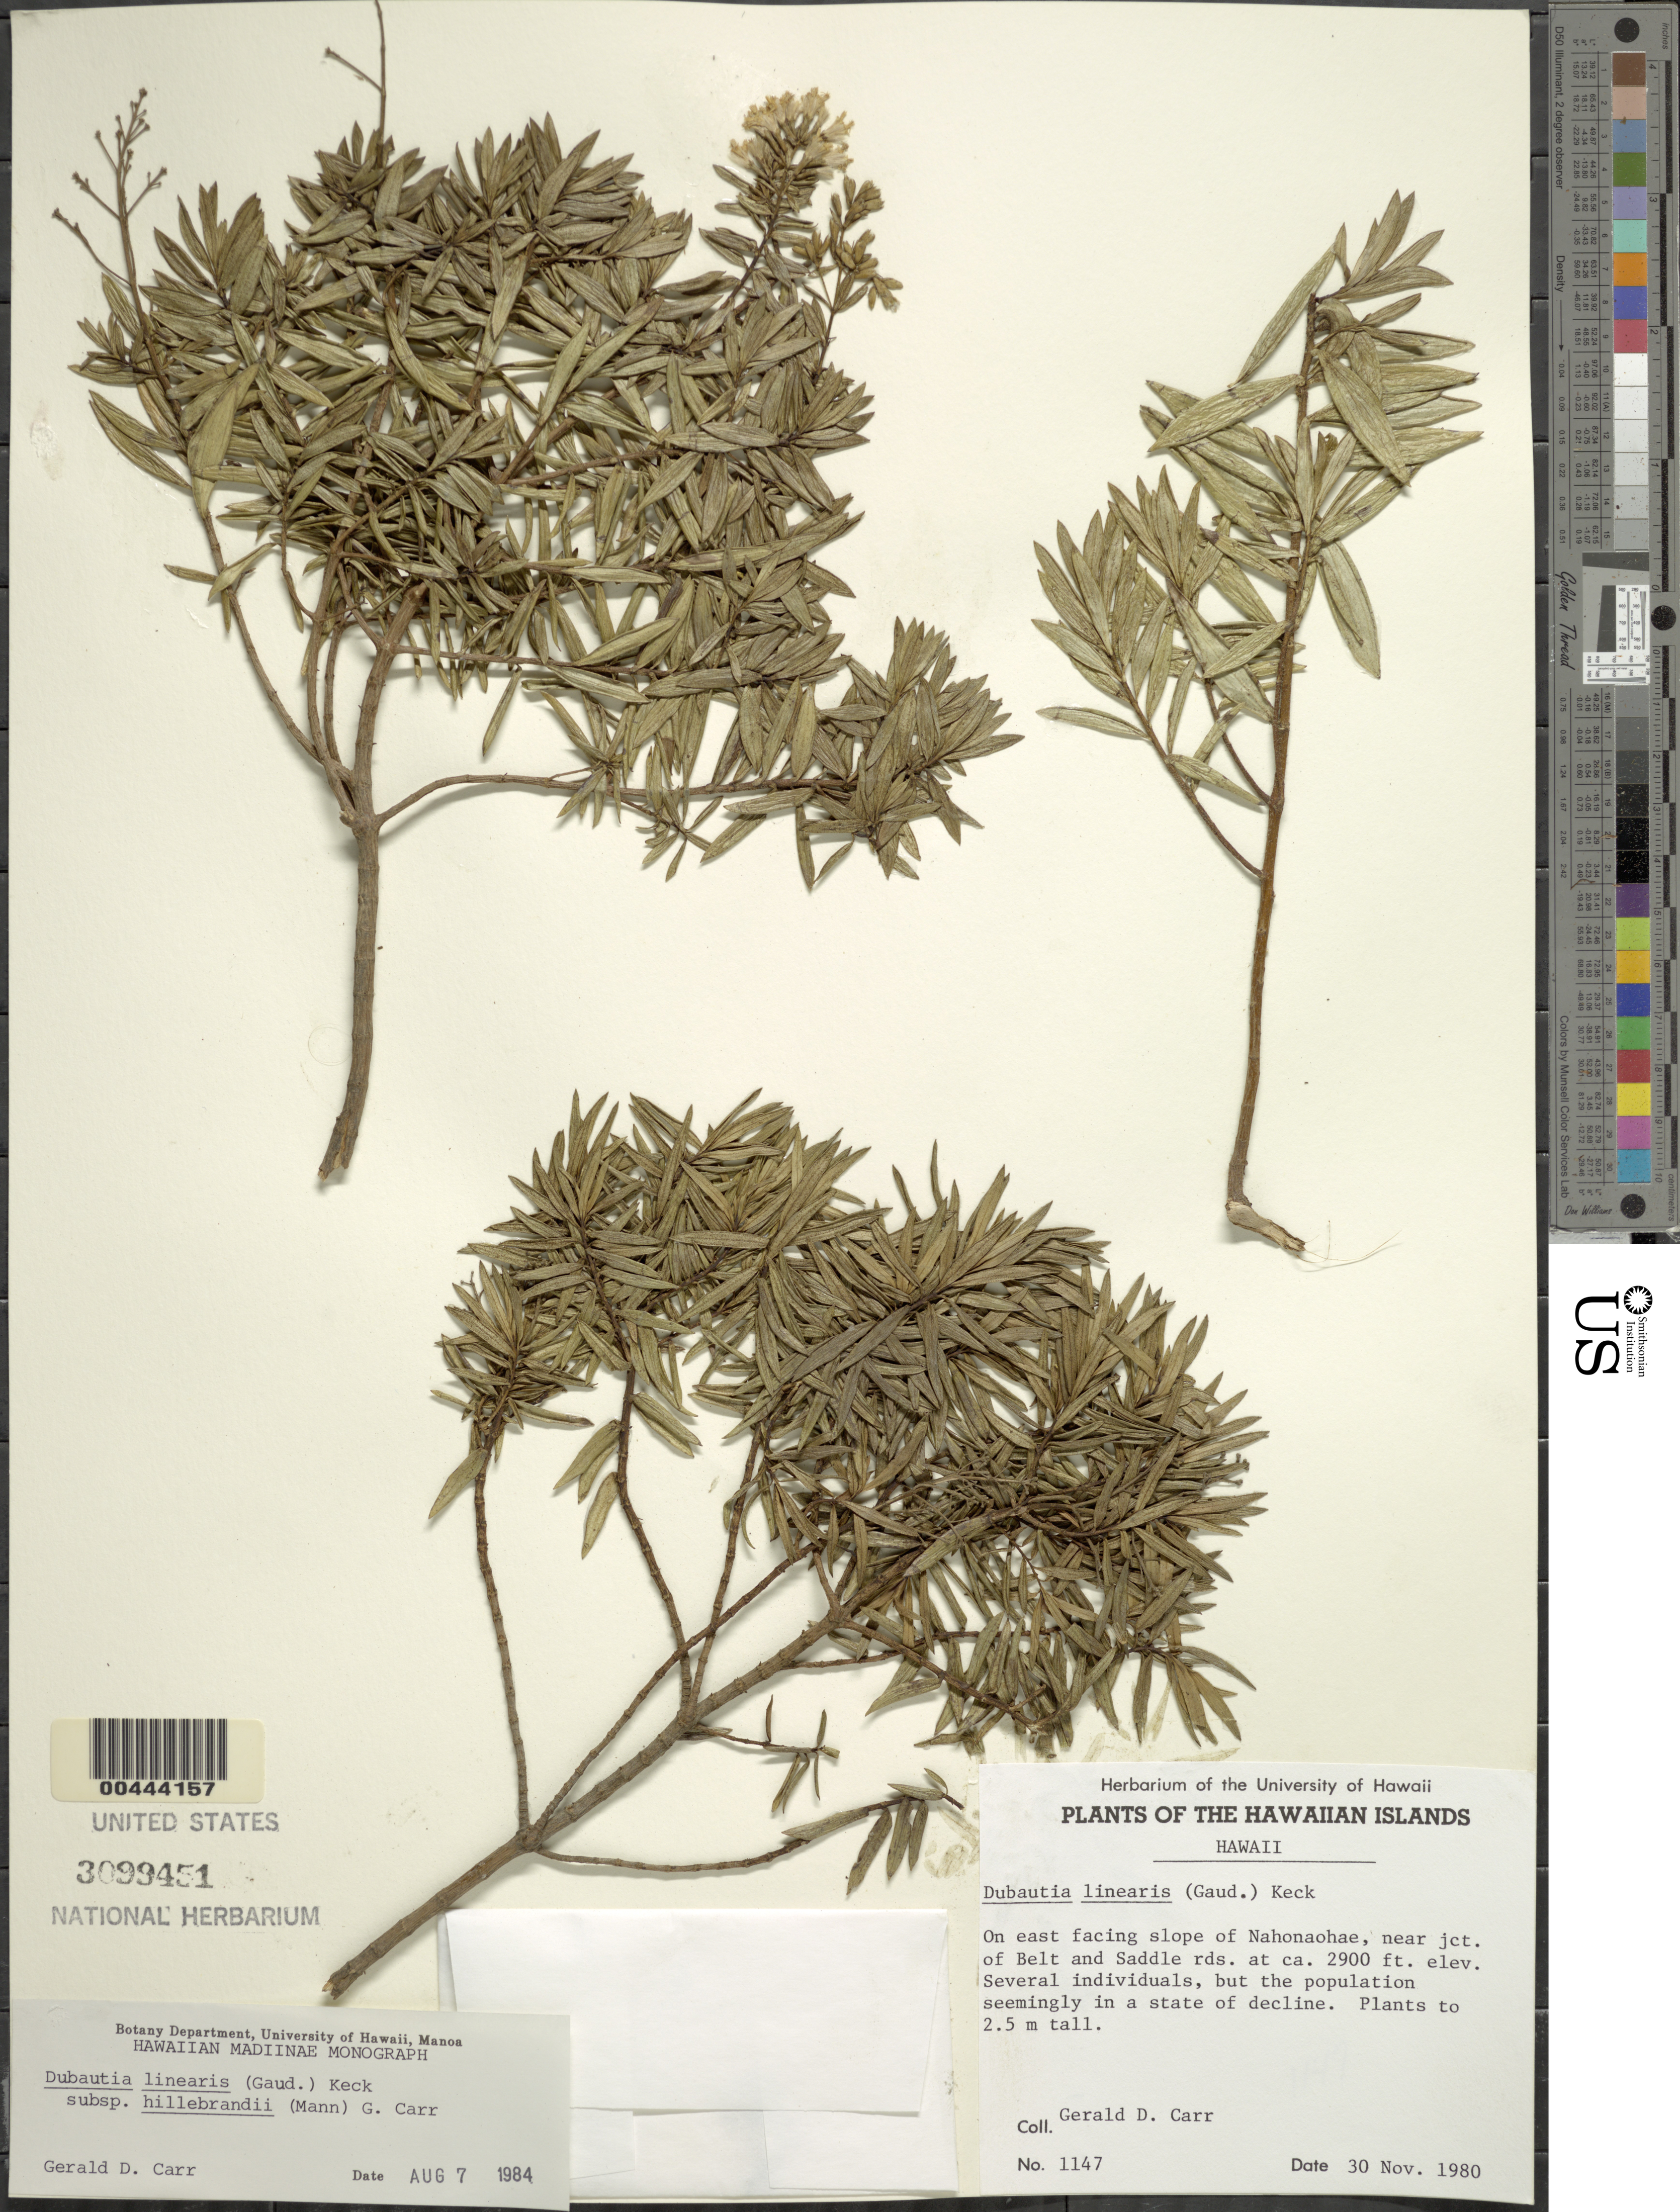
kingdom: Plantae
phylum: Tracheophyta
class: Magnoliopsida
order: Asterales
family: Asteraceae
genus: Dubautia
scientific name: Dubautia linearis subsp. hillebrandii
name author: (H. Mann) G.D. Carr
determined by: Carr, G. D.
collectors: G. D. Carr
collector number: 1147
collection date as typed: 30 Nov 1980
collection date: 1980-11-30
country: United States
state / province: Hawaii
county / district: Hawaii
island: Hawaii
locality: On E facing slope of Nahonaohae, near junction of Belt and Saddle Rds.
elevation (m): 884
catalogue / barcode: US 3099451